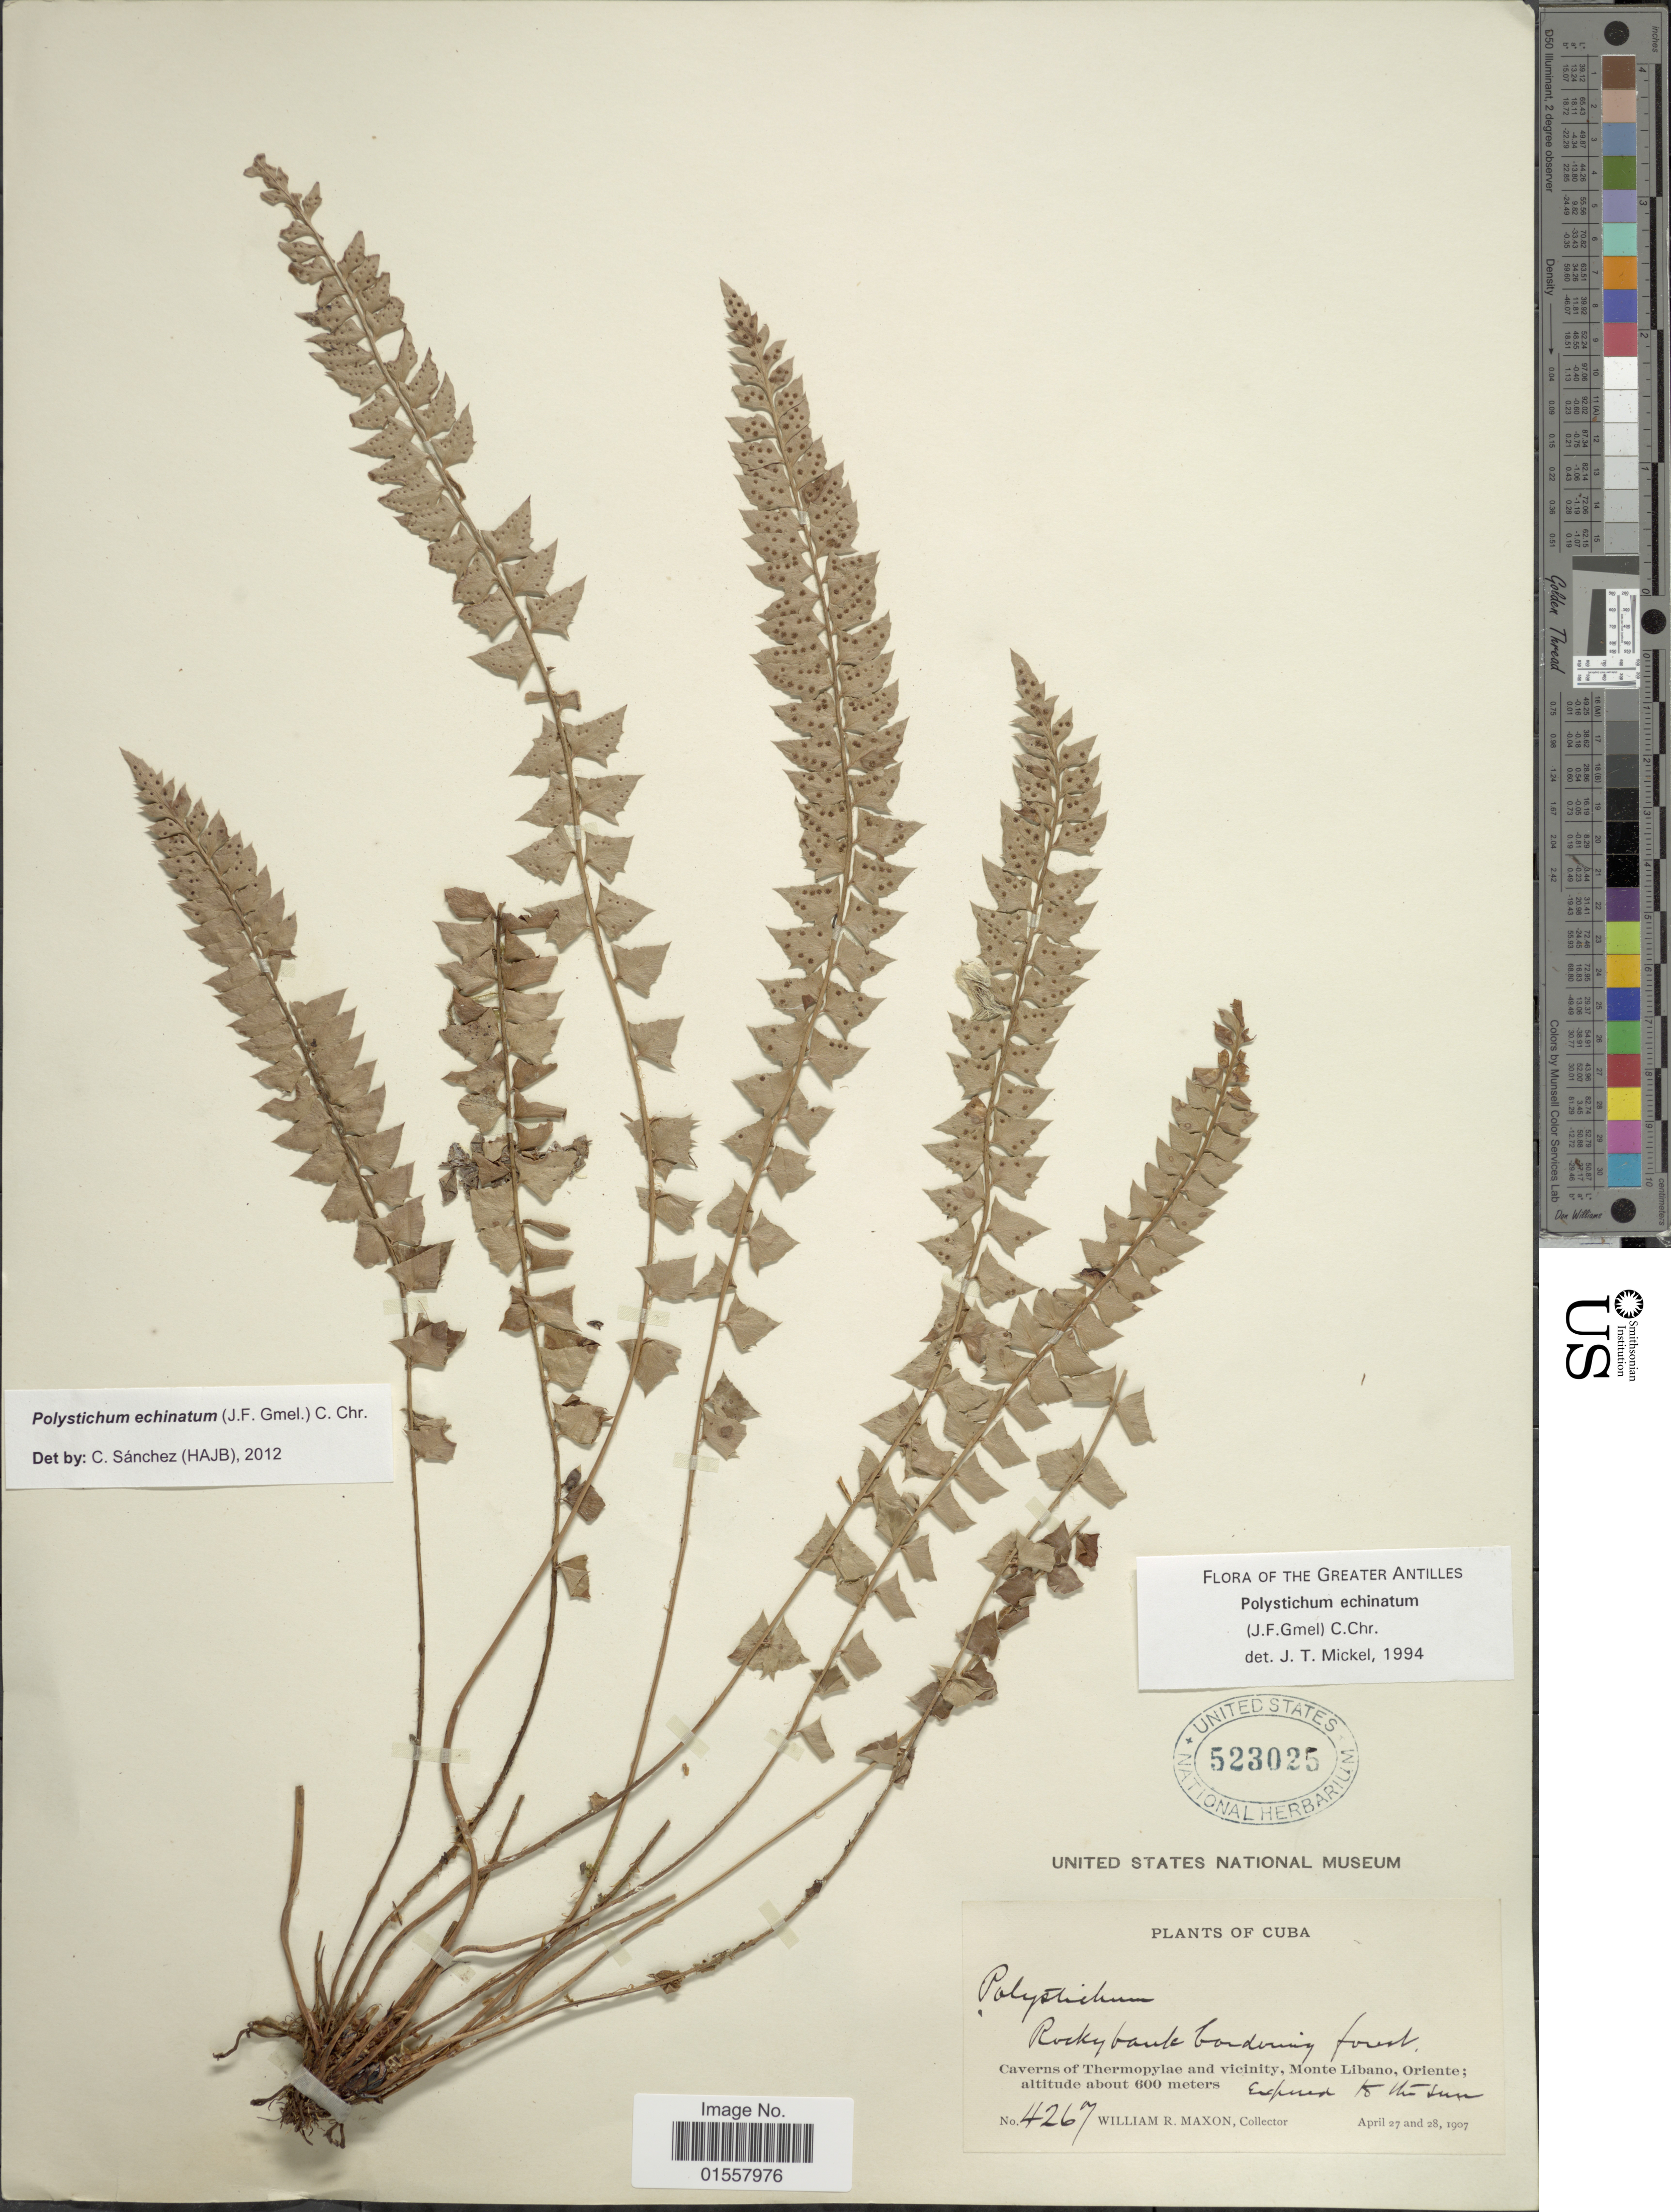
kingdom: Plantae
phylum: Tracheophyta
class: Polypodiopsida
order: Polypodiales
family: Dryopteridaceae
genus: Polystichum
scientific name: Polystichum echinatum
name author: (J.F. Gmel.) C. Chr.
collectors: W. R. Maxon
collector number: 4267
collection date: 1907-04-27/1907-04-28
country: Cuba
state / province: Oriente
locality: Caverns of Thermopylae and vicinity, Monte Libanon, Oriente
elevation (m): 600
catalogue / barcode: US 523025